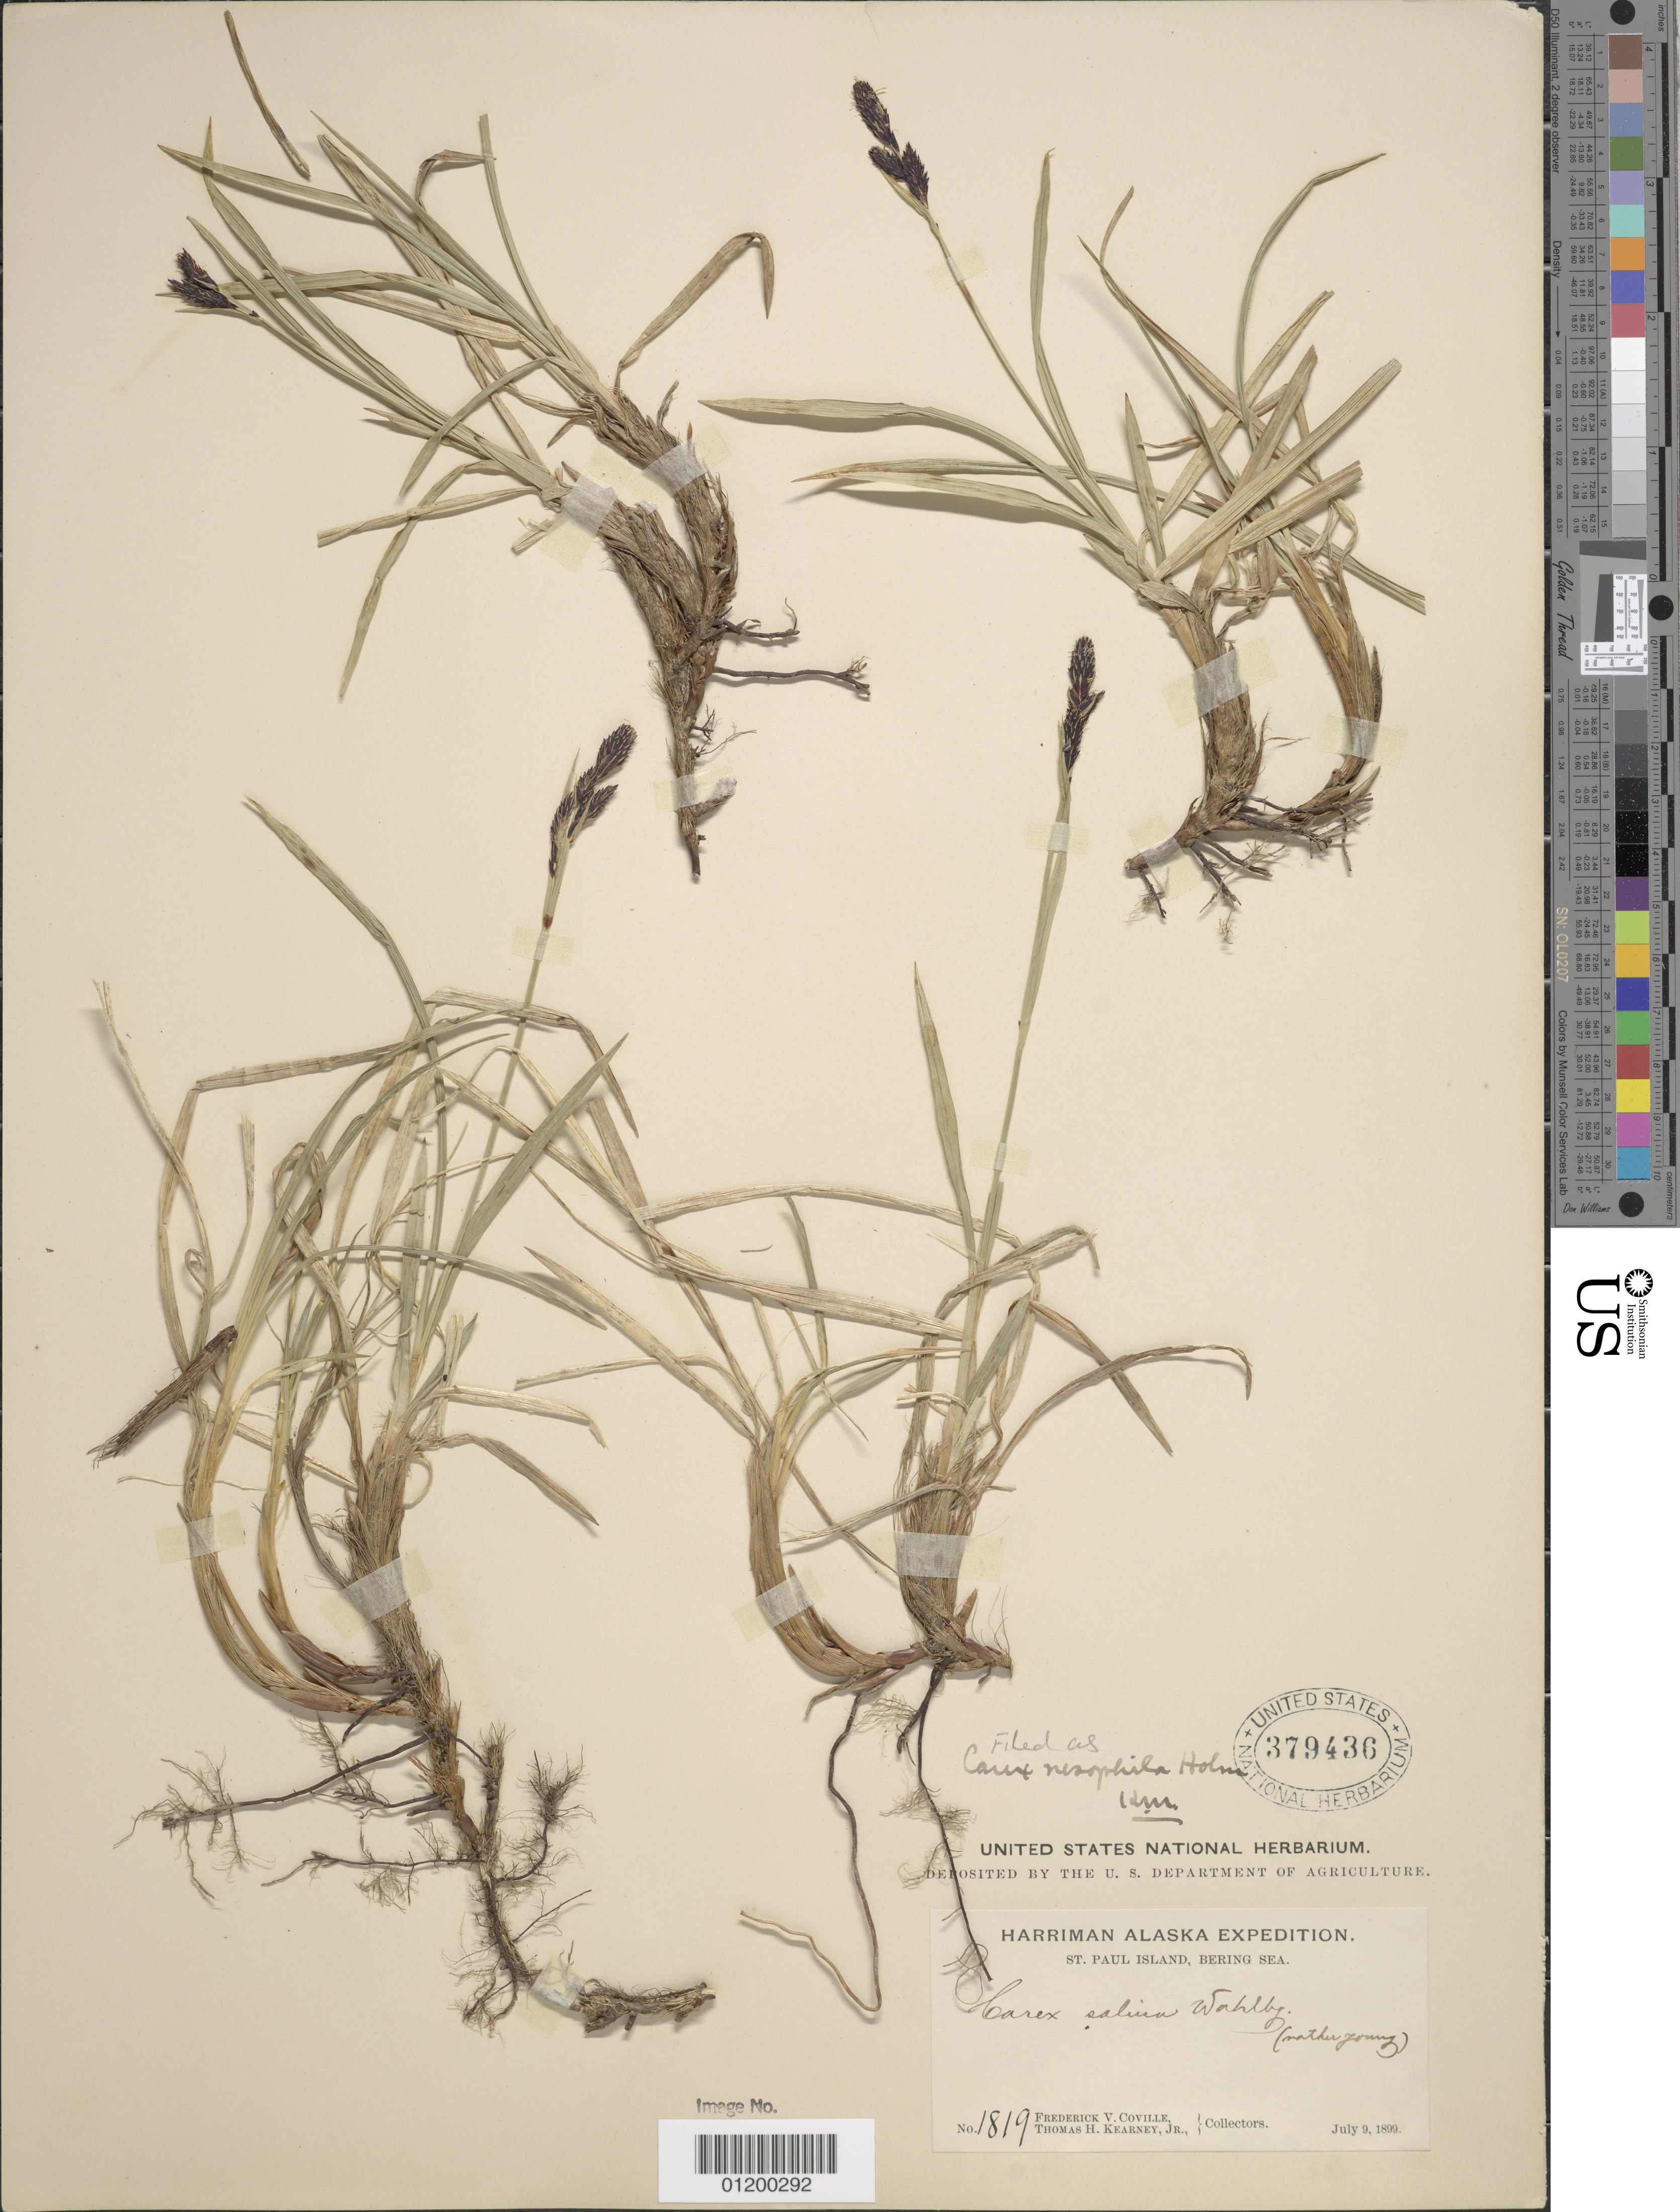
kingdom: Plantae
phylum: Tracheophyta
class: Liliopsida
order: Poales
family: Cyperaceae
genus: Carex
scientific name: Carex microchaeta subsp. nesophila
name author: (Holm) D.F. Murray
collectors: F. V. Coville & T. H. Kearney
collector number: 1819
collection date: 1899-07-09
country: United States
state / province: Alaska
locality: St Paul Island, Bering Sea.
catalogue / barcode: US 379436